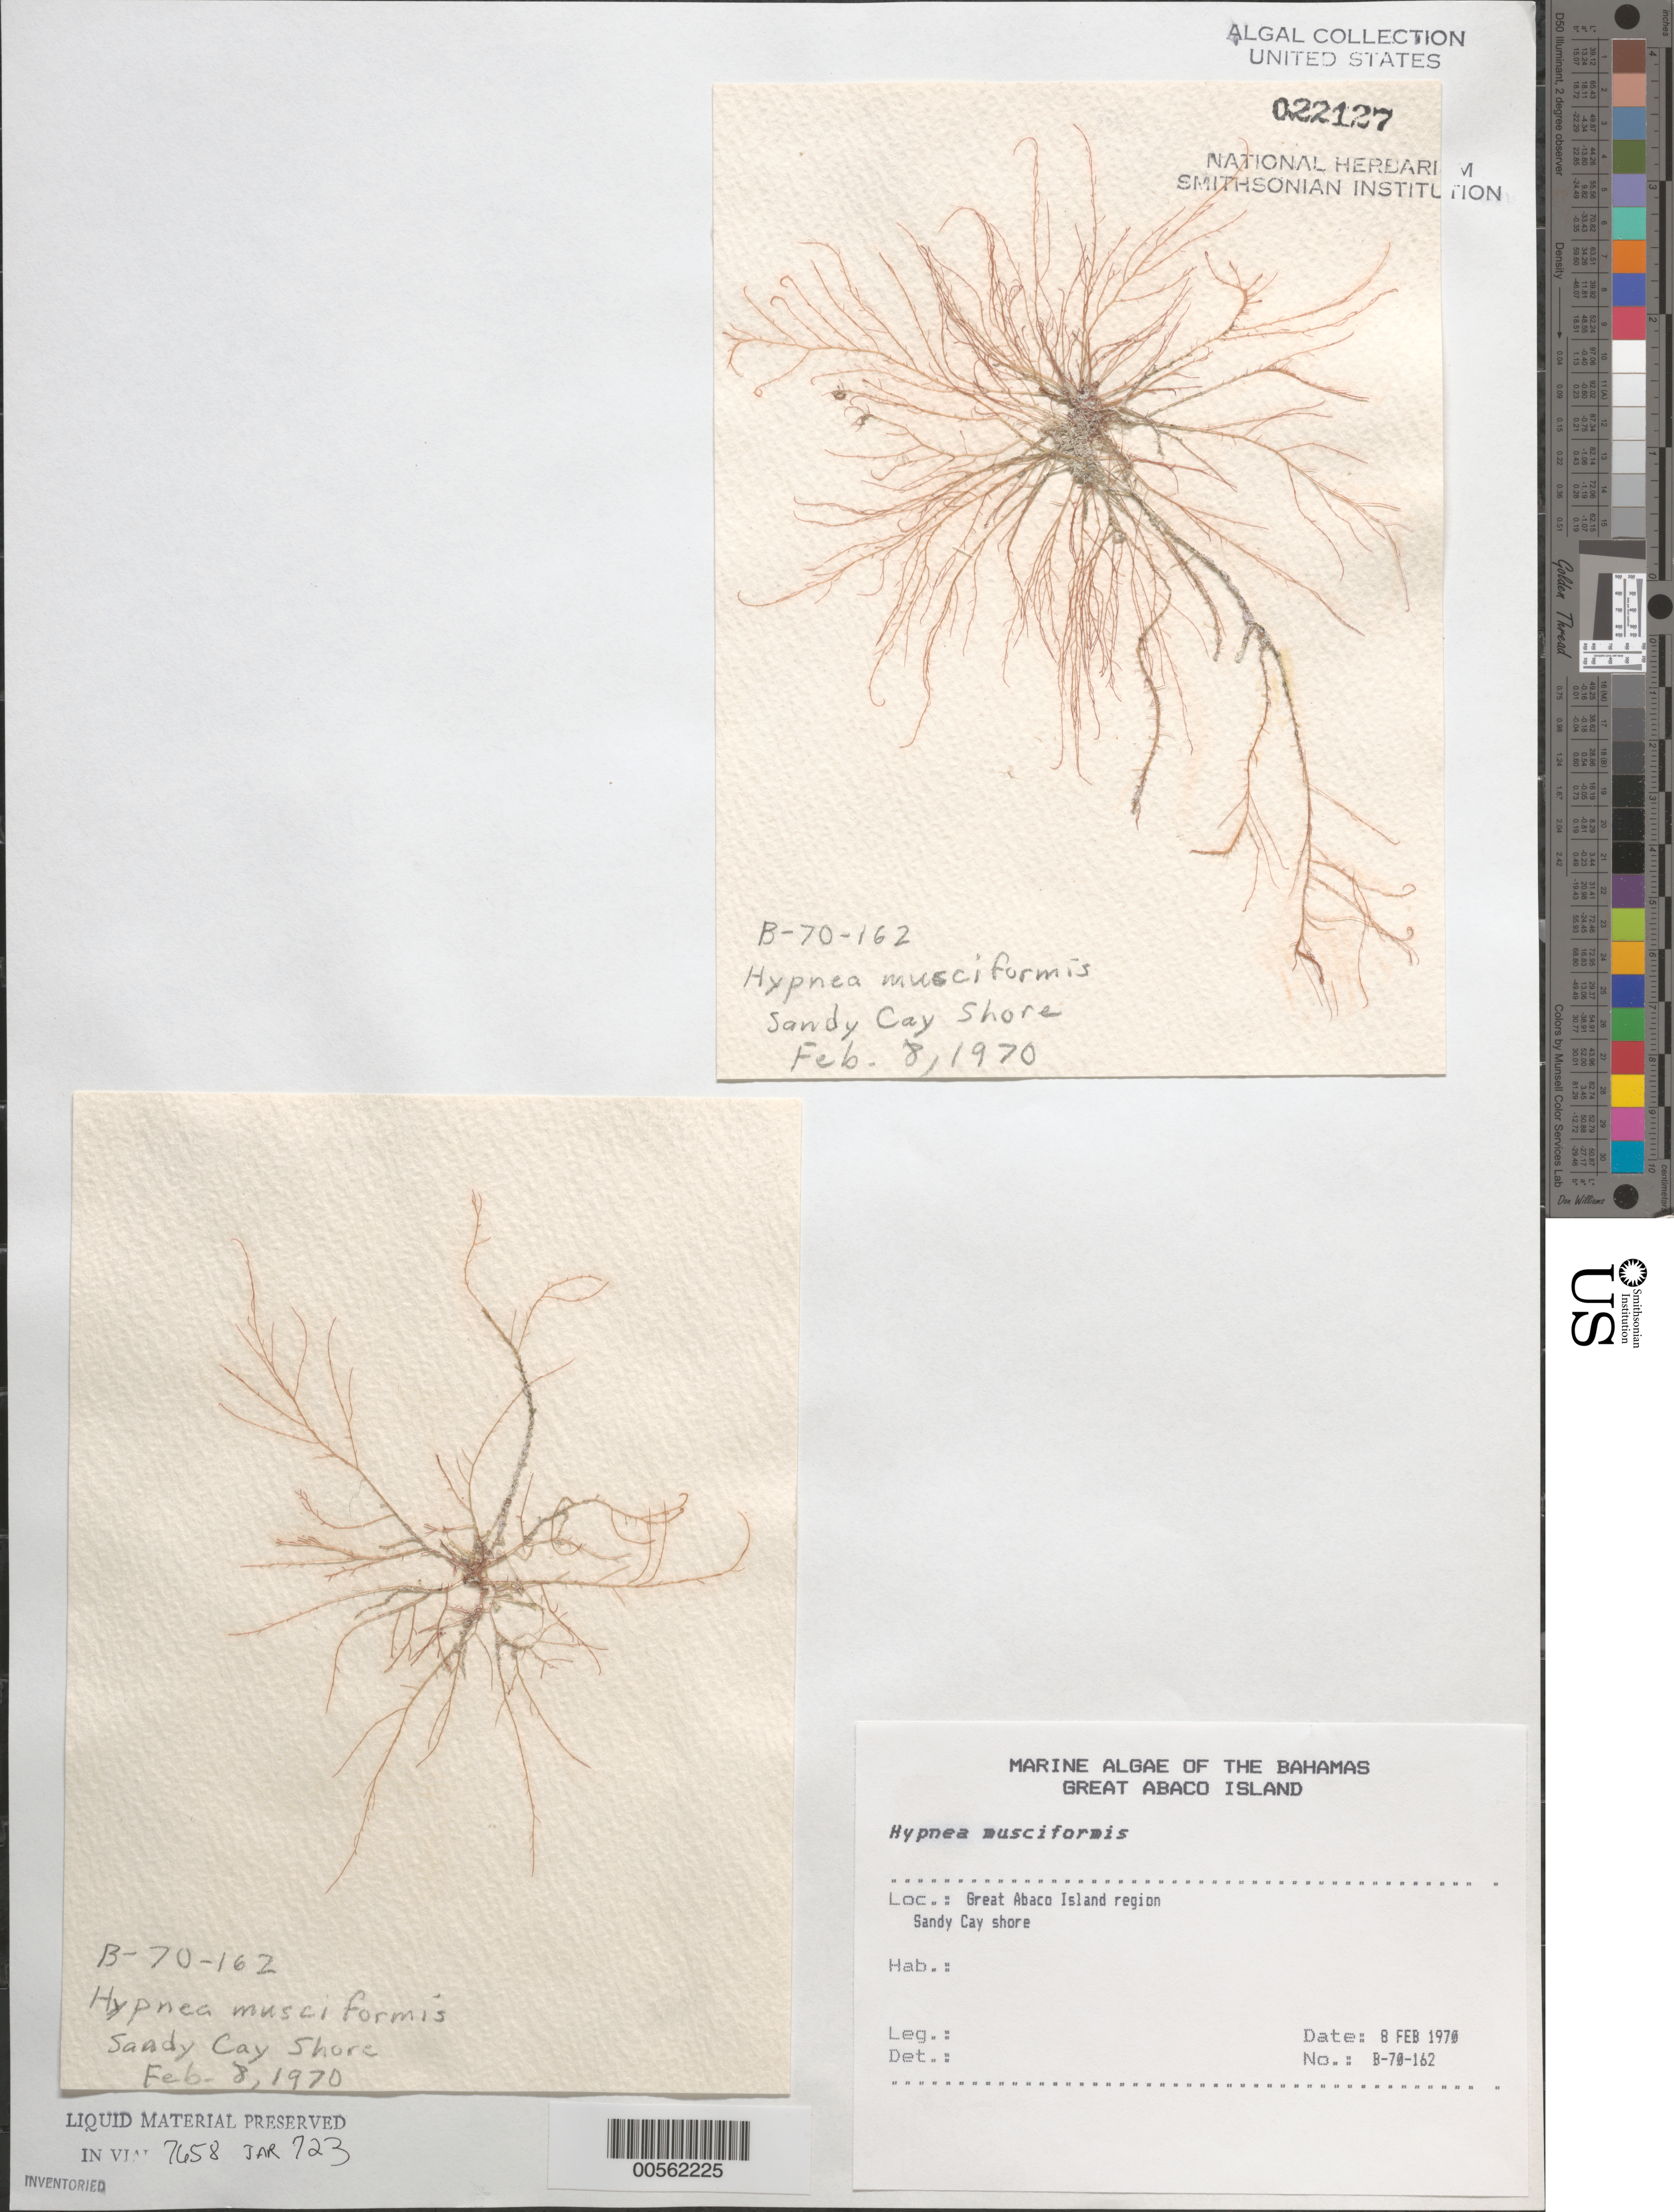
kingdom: Plantae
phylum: Rhodophyta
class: Florideophyceae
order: Gigartinales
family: Cystocloniaceae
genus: Hypnea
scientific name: Hypnea musciformis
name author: (Wulfen) J.V.Lamouroux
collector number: B-70-162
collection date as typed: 08 Feb 1970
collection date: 1970-02-08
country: Bahamas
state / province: Abaco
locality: Sandy cay, great abaco island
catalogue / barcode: US 22127